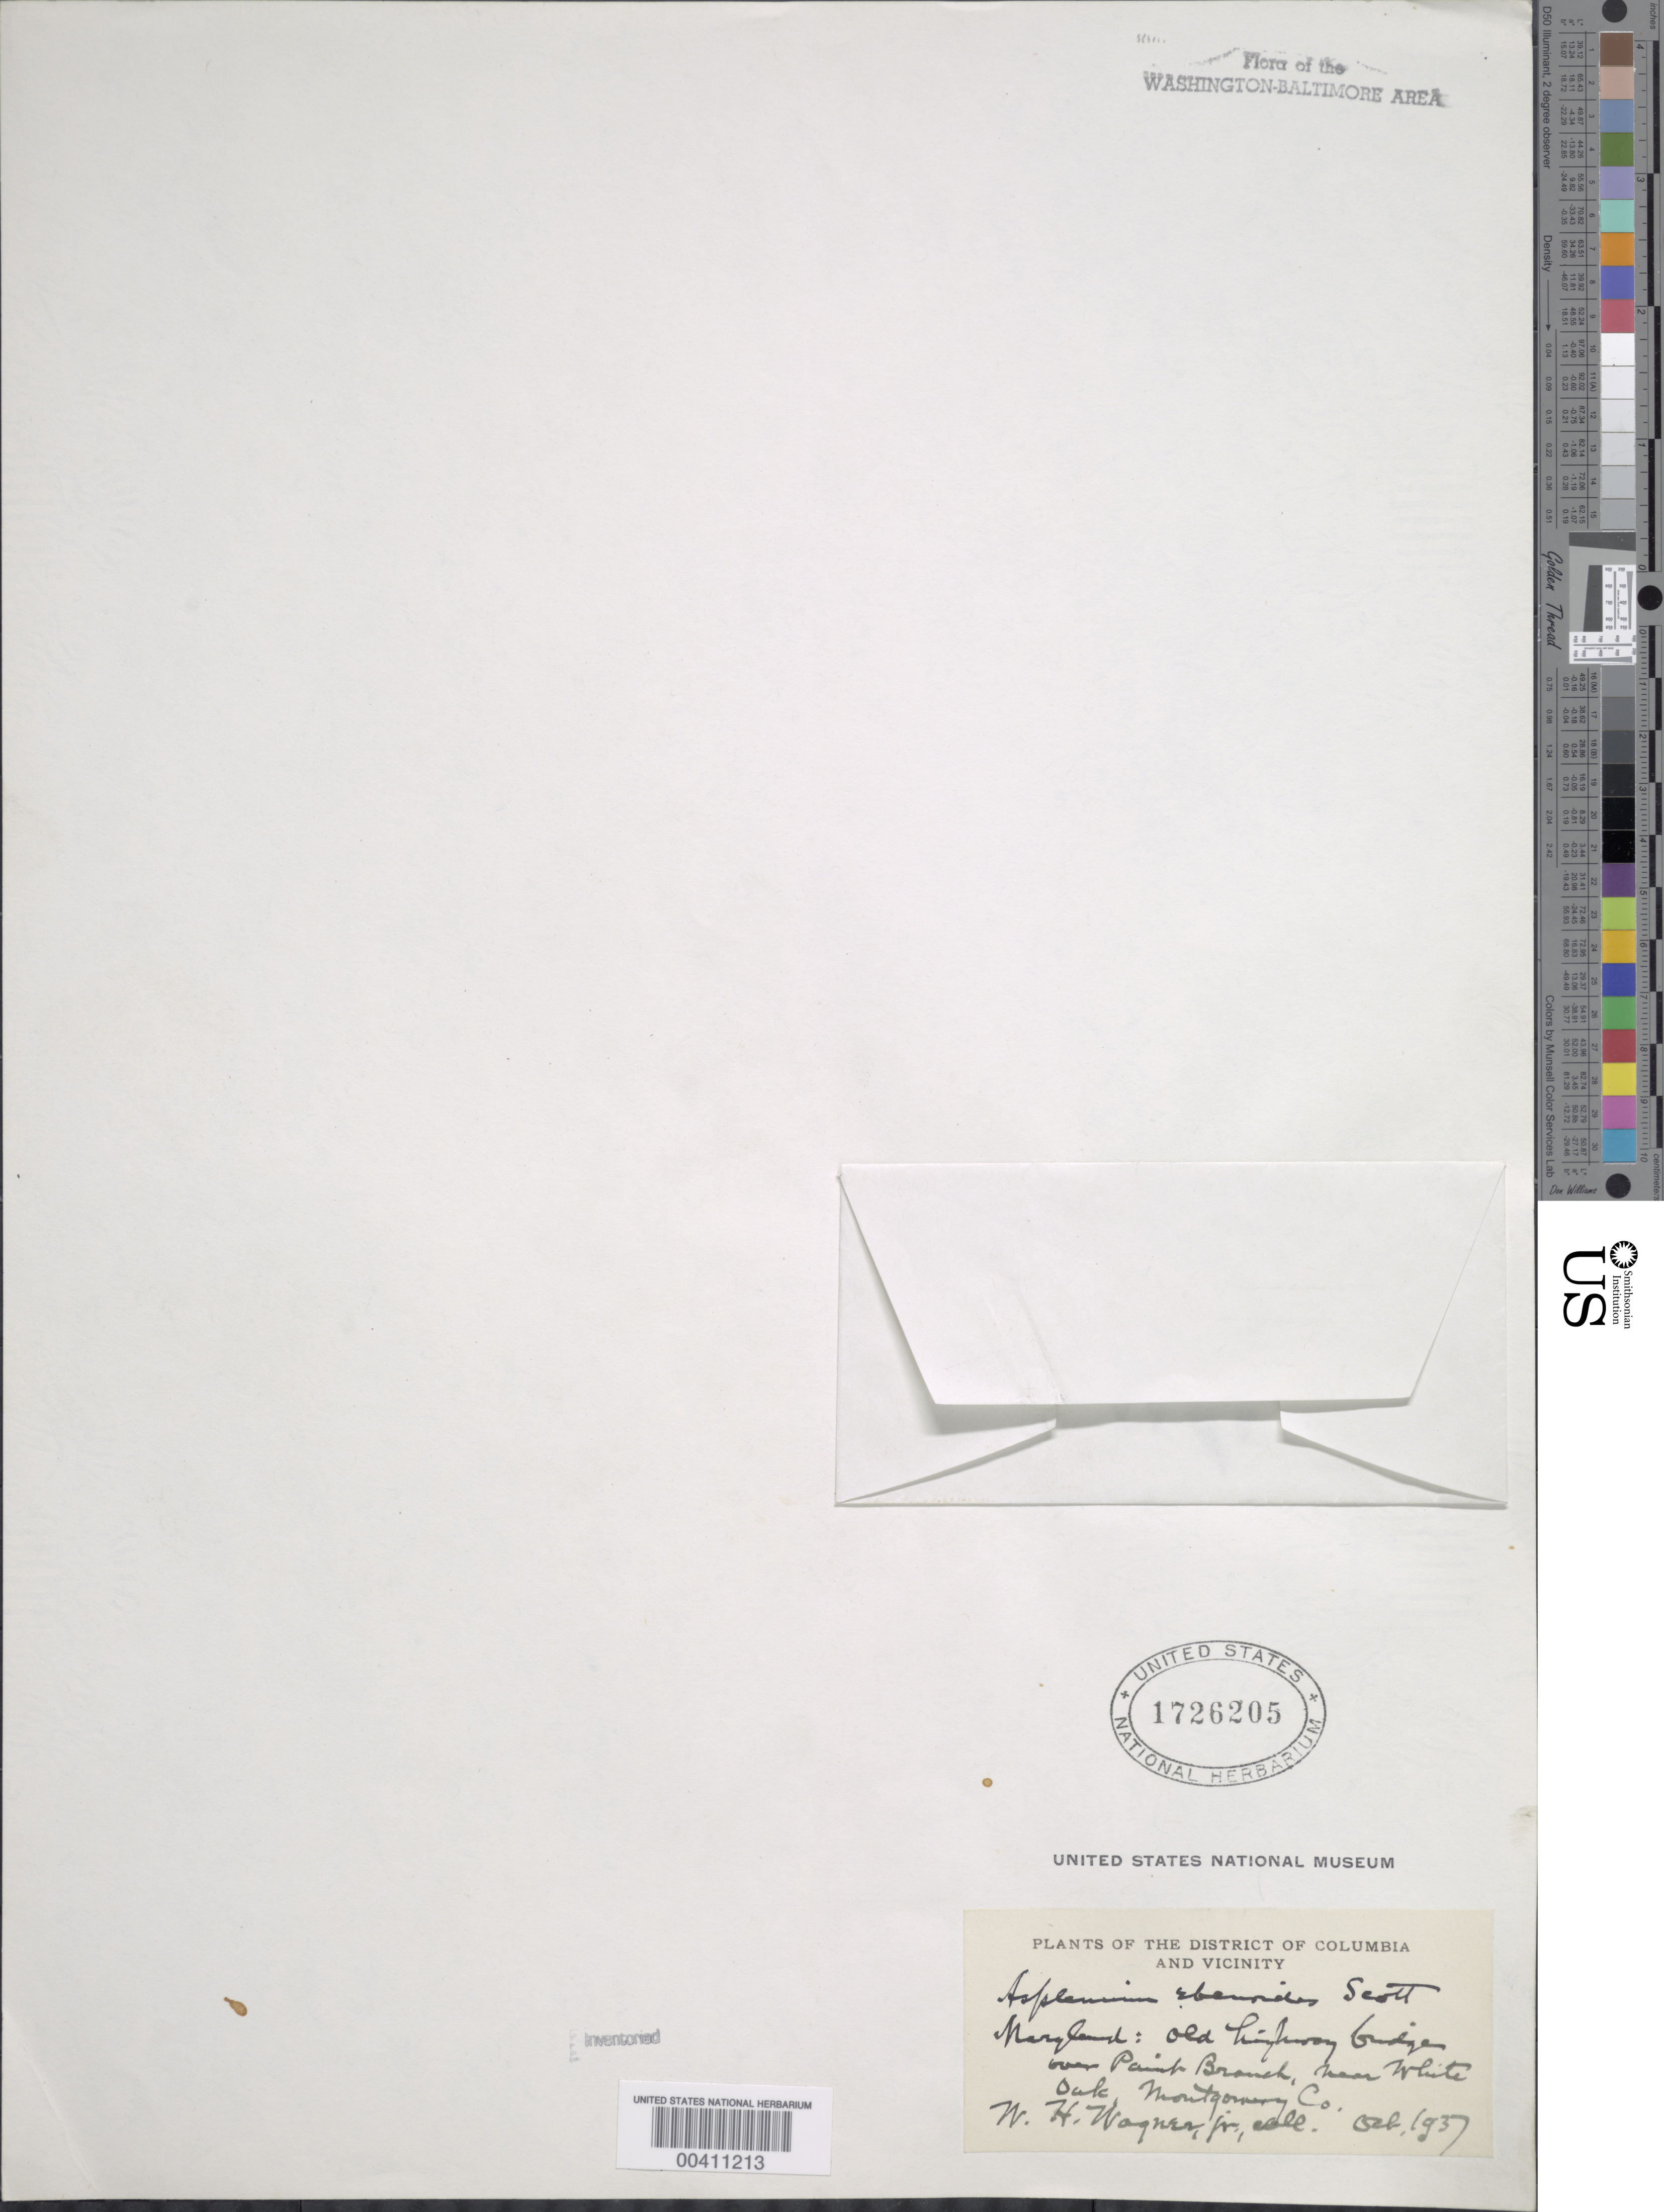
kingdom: Plantae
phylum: Tracheophyta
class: Polypodiopsida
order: Polypodiales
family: Aspleniaceae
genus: Asplenium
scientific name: Asplenium x ebenoides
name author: R.R. Scott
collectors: W. H. Wagner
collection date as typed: Oct 1937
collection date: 1937-10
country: United States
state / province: Maryland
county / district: Prince George's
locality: Paint Branch, near White Oak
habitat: Old highway bridge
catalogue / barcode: US 1726205